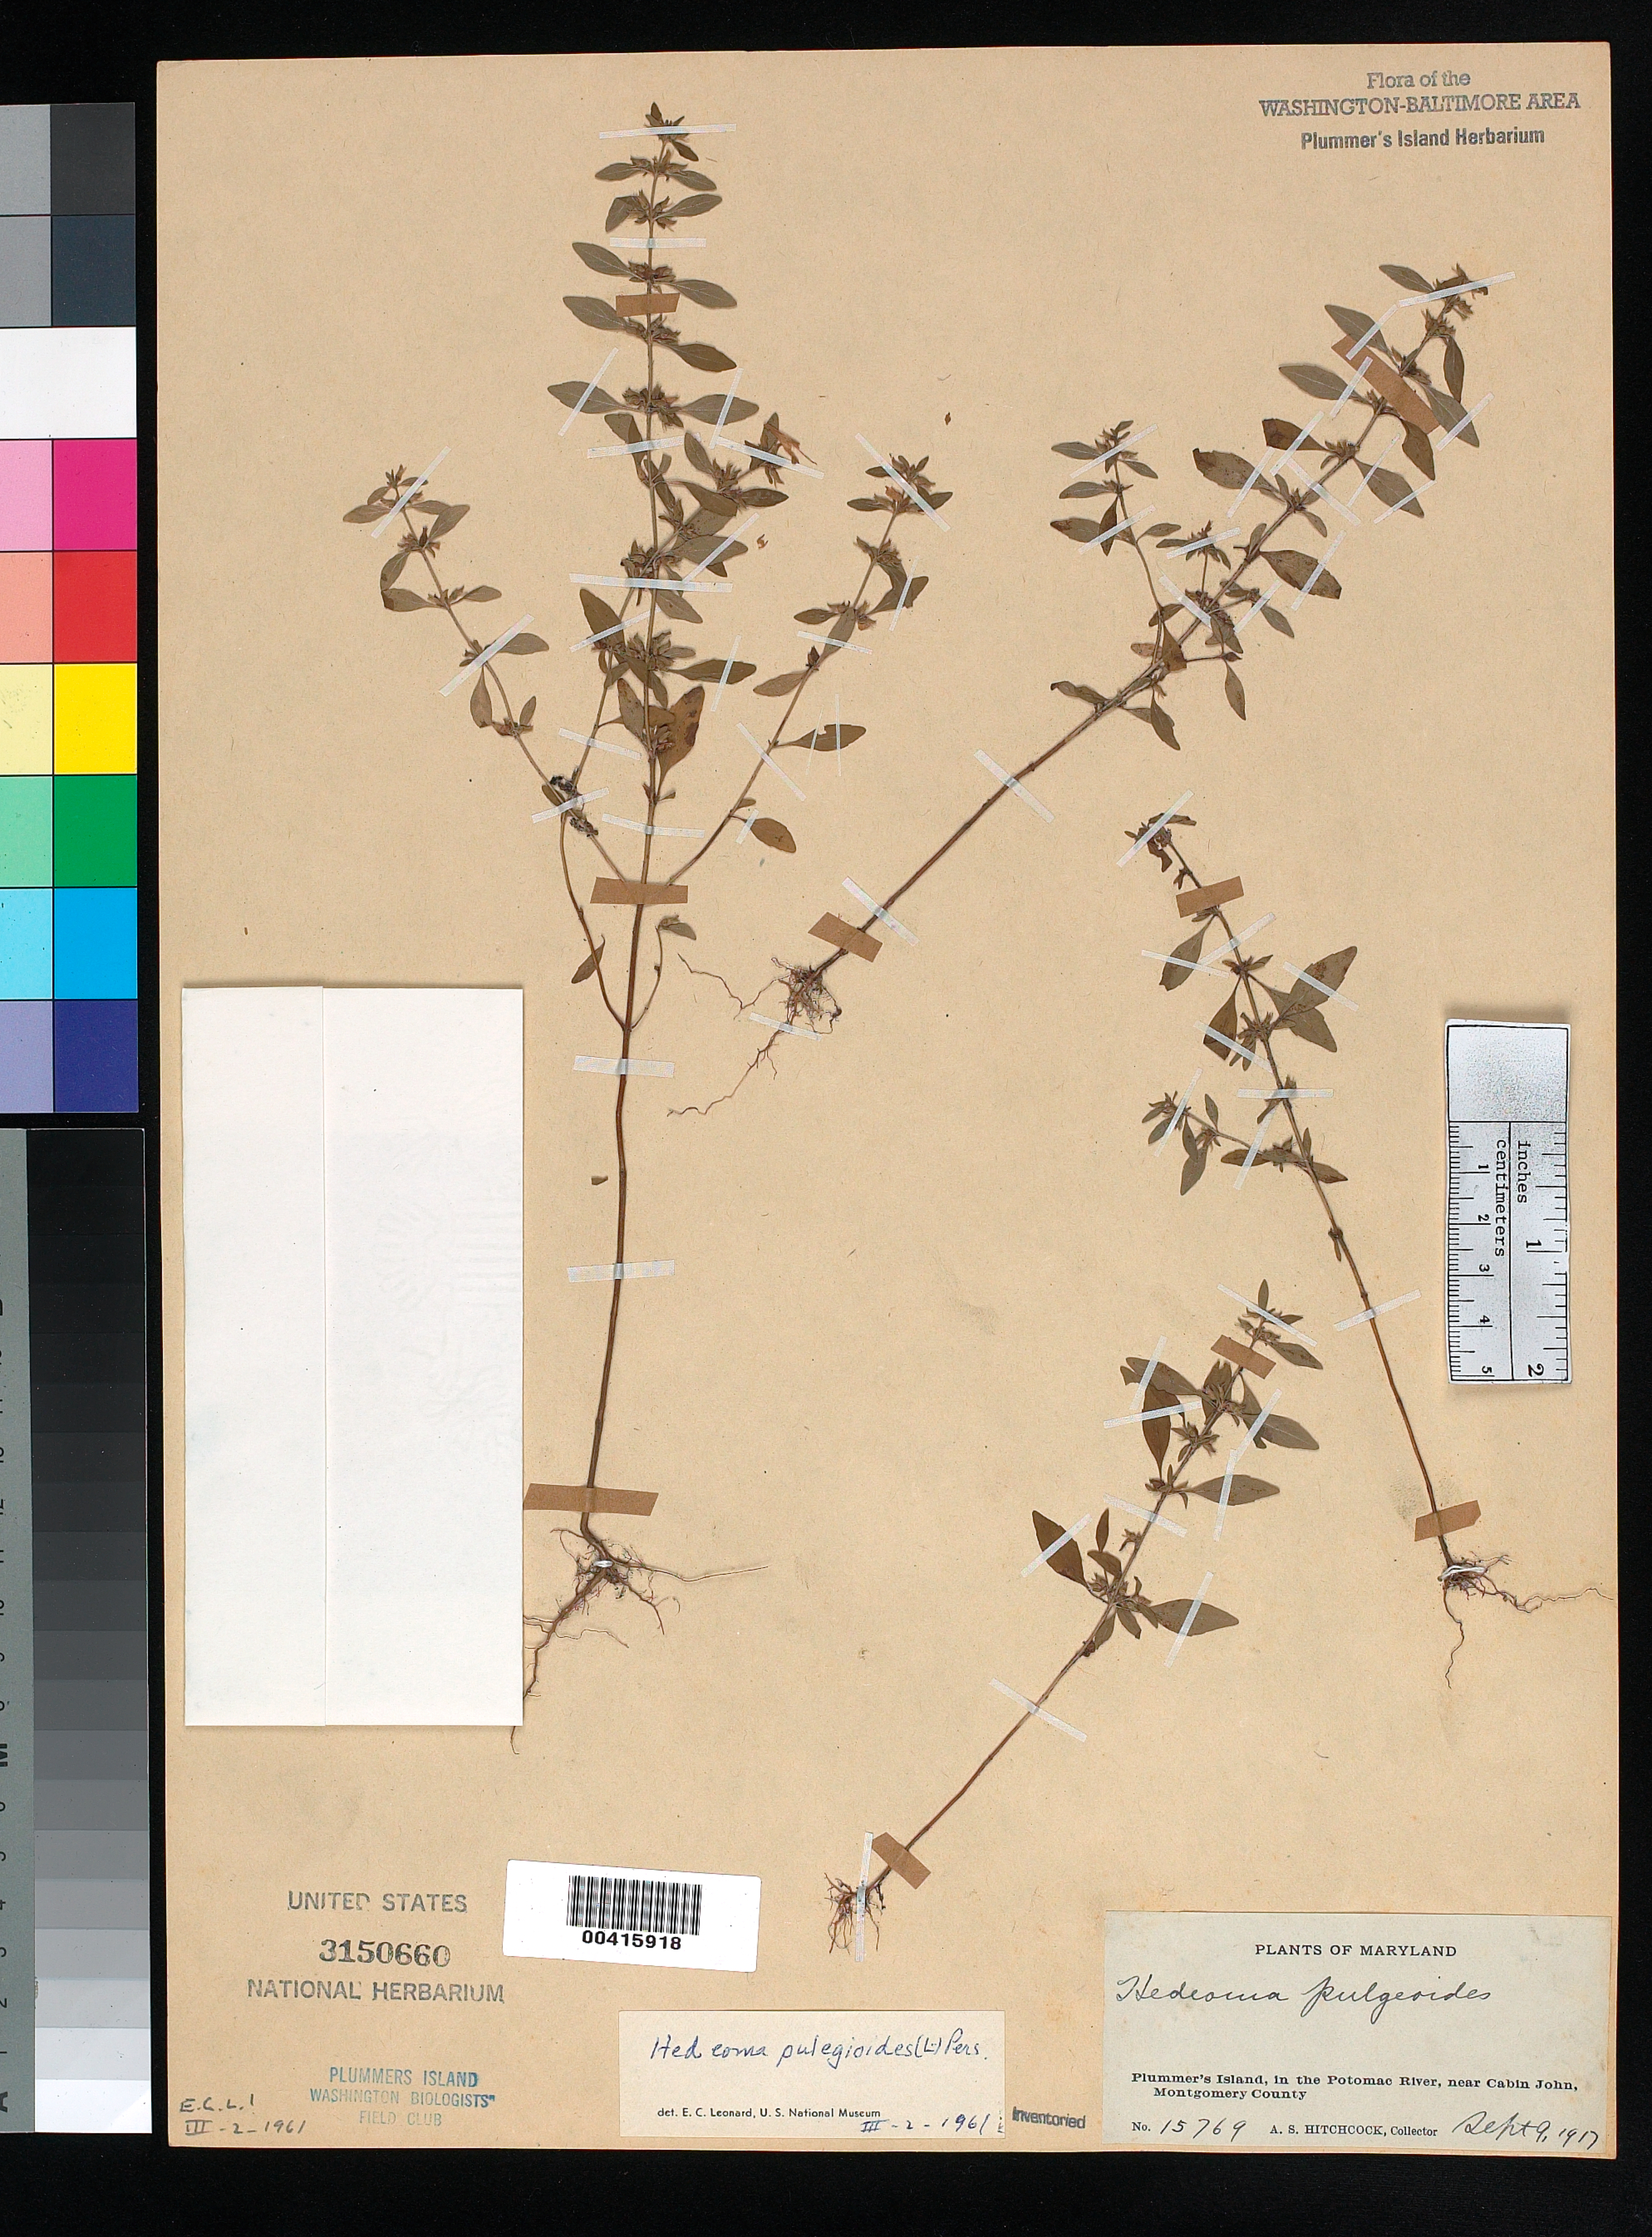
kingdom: Plantae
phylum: Tracheophyta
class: Magnoliopsida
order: Lamiales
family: Lamiaceae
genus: Hedeoma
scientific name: Hedeoma pulegioides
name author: (L.) Pers.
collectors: A. S. Hitchcock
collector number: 15769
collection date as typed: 09 Sep 1917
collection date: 1917-09-09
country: United States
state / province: Maryland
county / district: Montgomery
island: Plummers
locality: Plummer's Island C. & O. Canal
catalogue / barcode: US 3150660